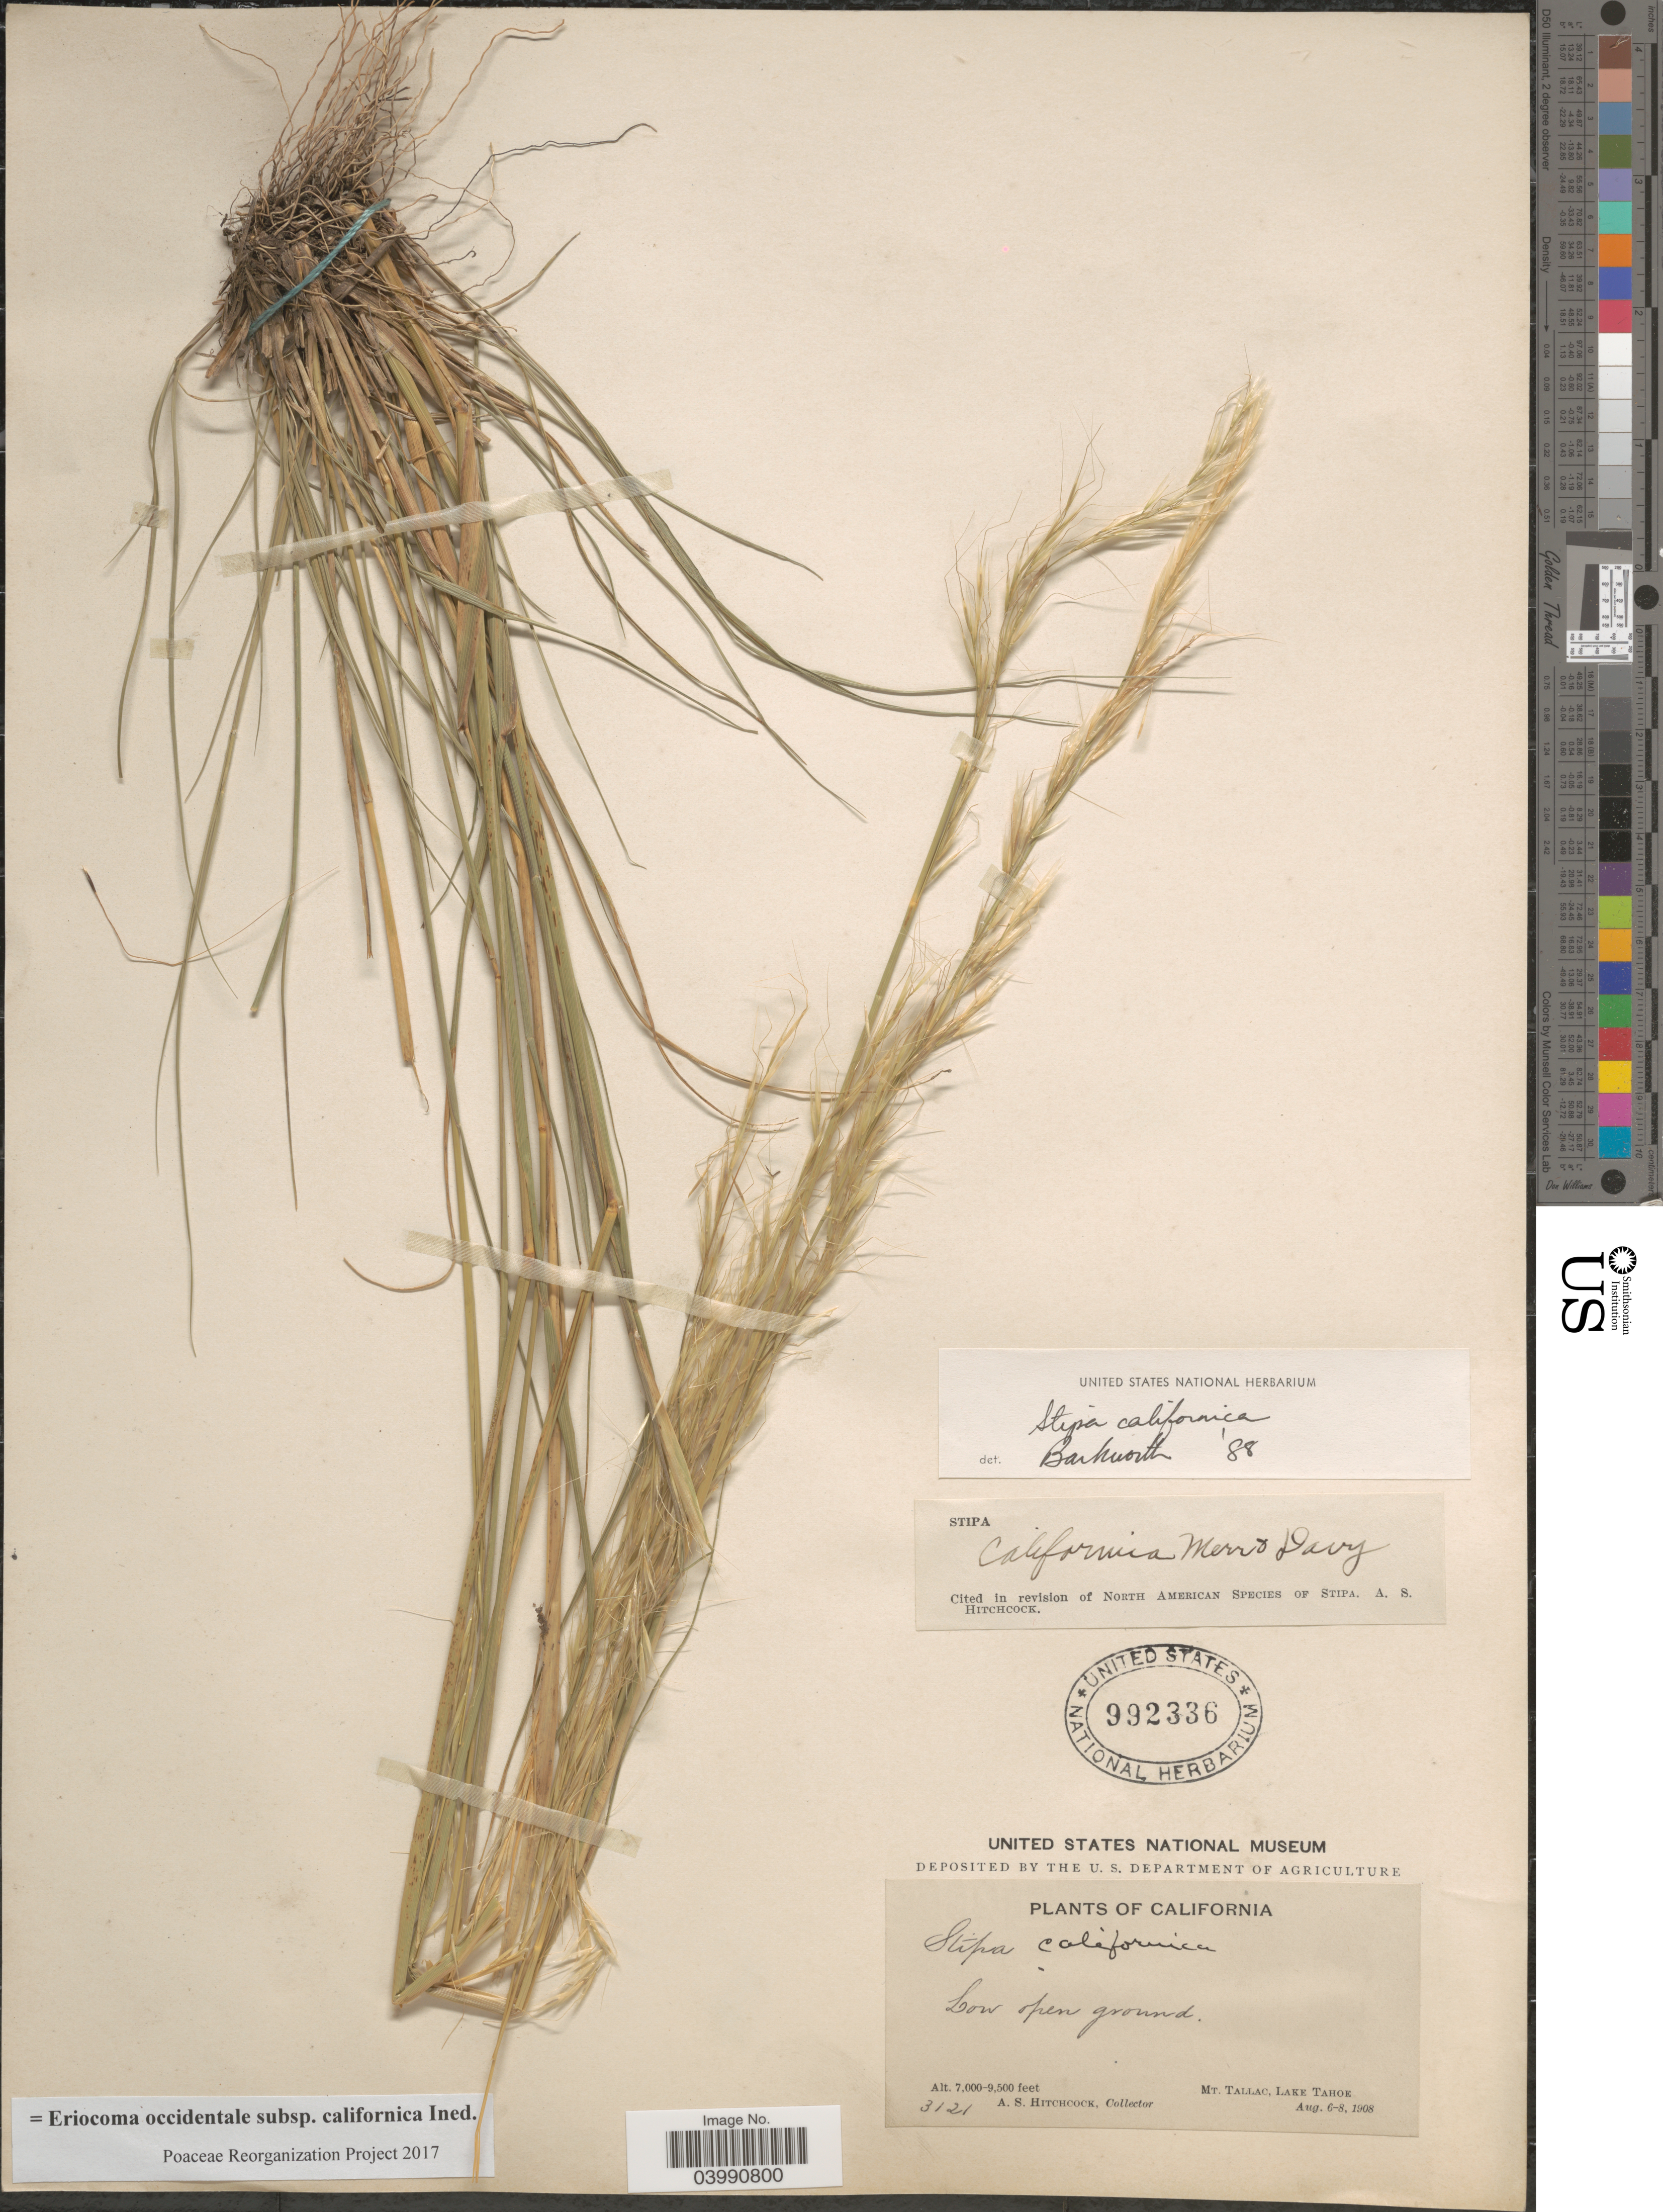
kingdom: Plantae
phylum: Tracheophyta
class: Liliopsida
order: Poales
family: Poaceae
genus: Eriocoma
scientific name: Eriocoma occidentalis subsp. californica ined.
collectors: A. S. Hitchcock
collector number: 3121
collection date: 1908-08-06/1908-08-08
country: United States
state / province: California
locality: Mt. Tallac, Lake Tahoe.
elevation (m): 2134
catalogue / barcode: US 992336